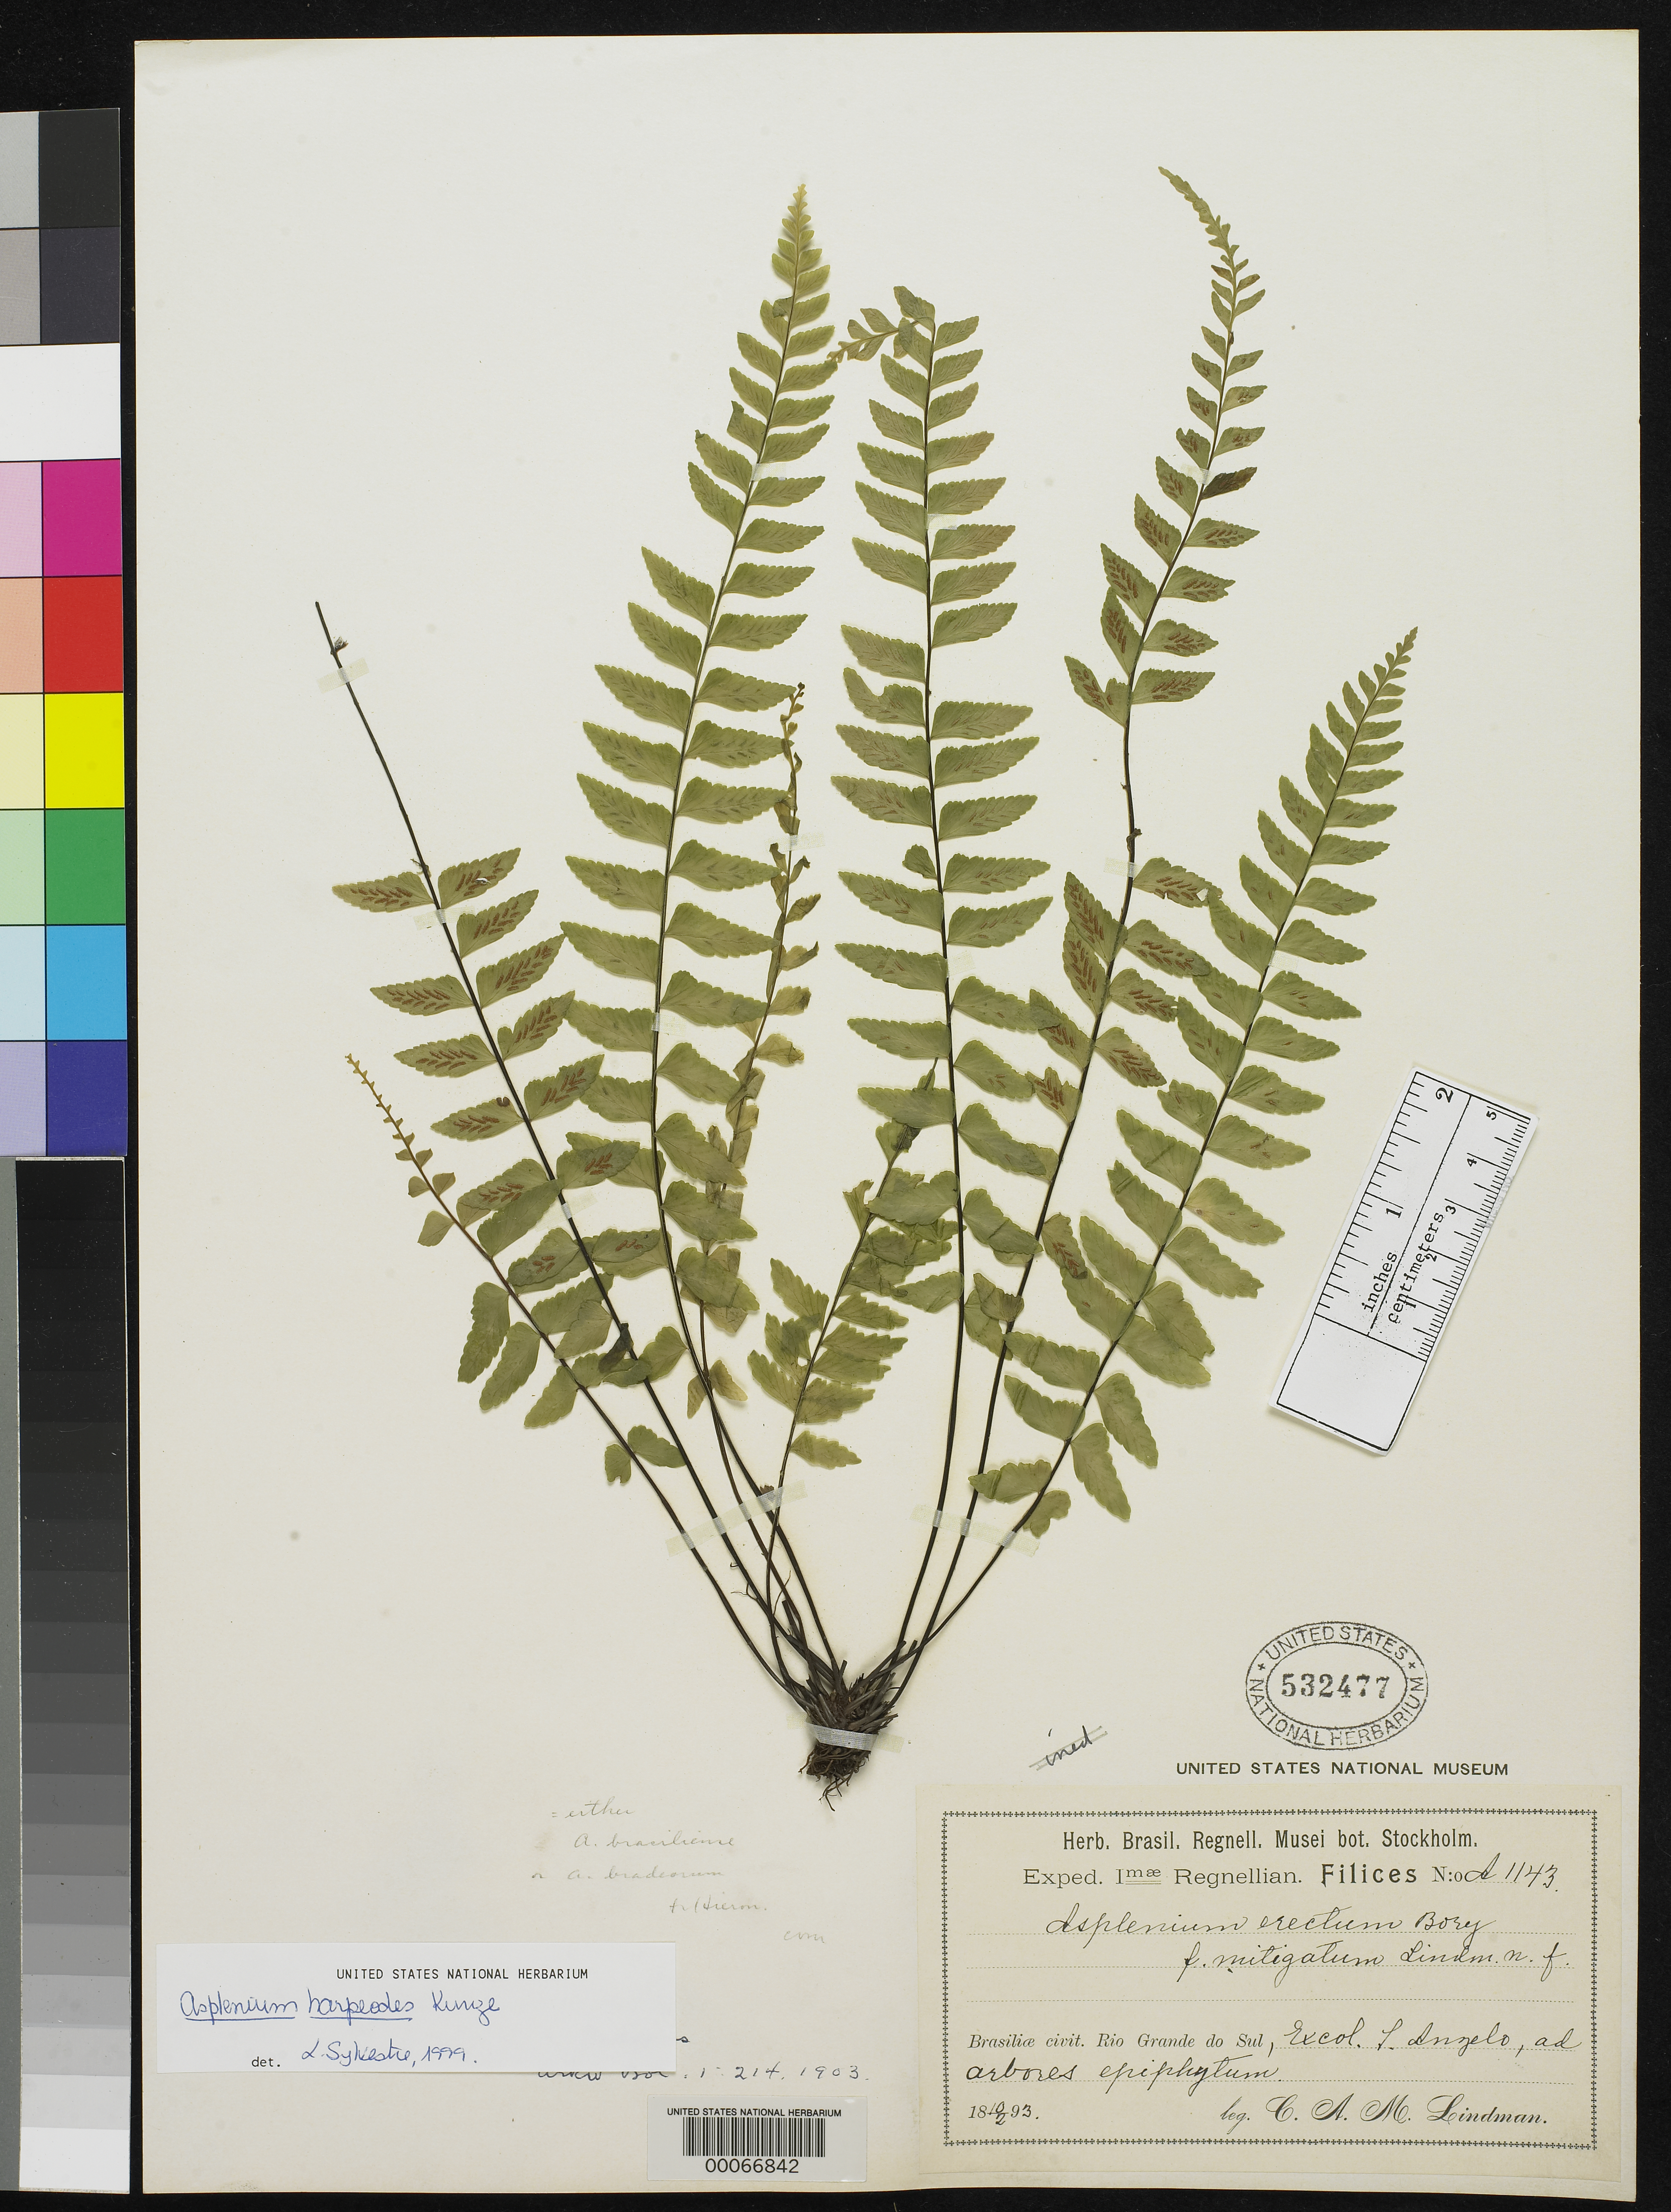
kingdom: Plantae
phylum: Tracheophyta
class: Polypodiopsida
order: Polypodiales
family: Aspleniaceae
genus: Asplenium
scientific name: Asplenium erectum f. mitigatum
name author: Lindm.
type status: Isotype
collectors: C. A. M. Lindman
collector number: A1143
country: Brazil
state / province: Minas Gerais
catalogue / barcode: US 532477